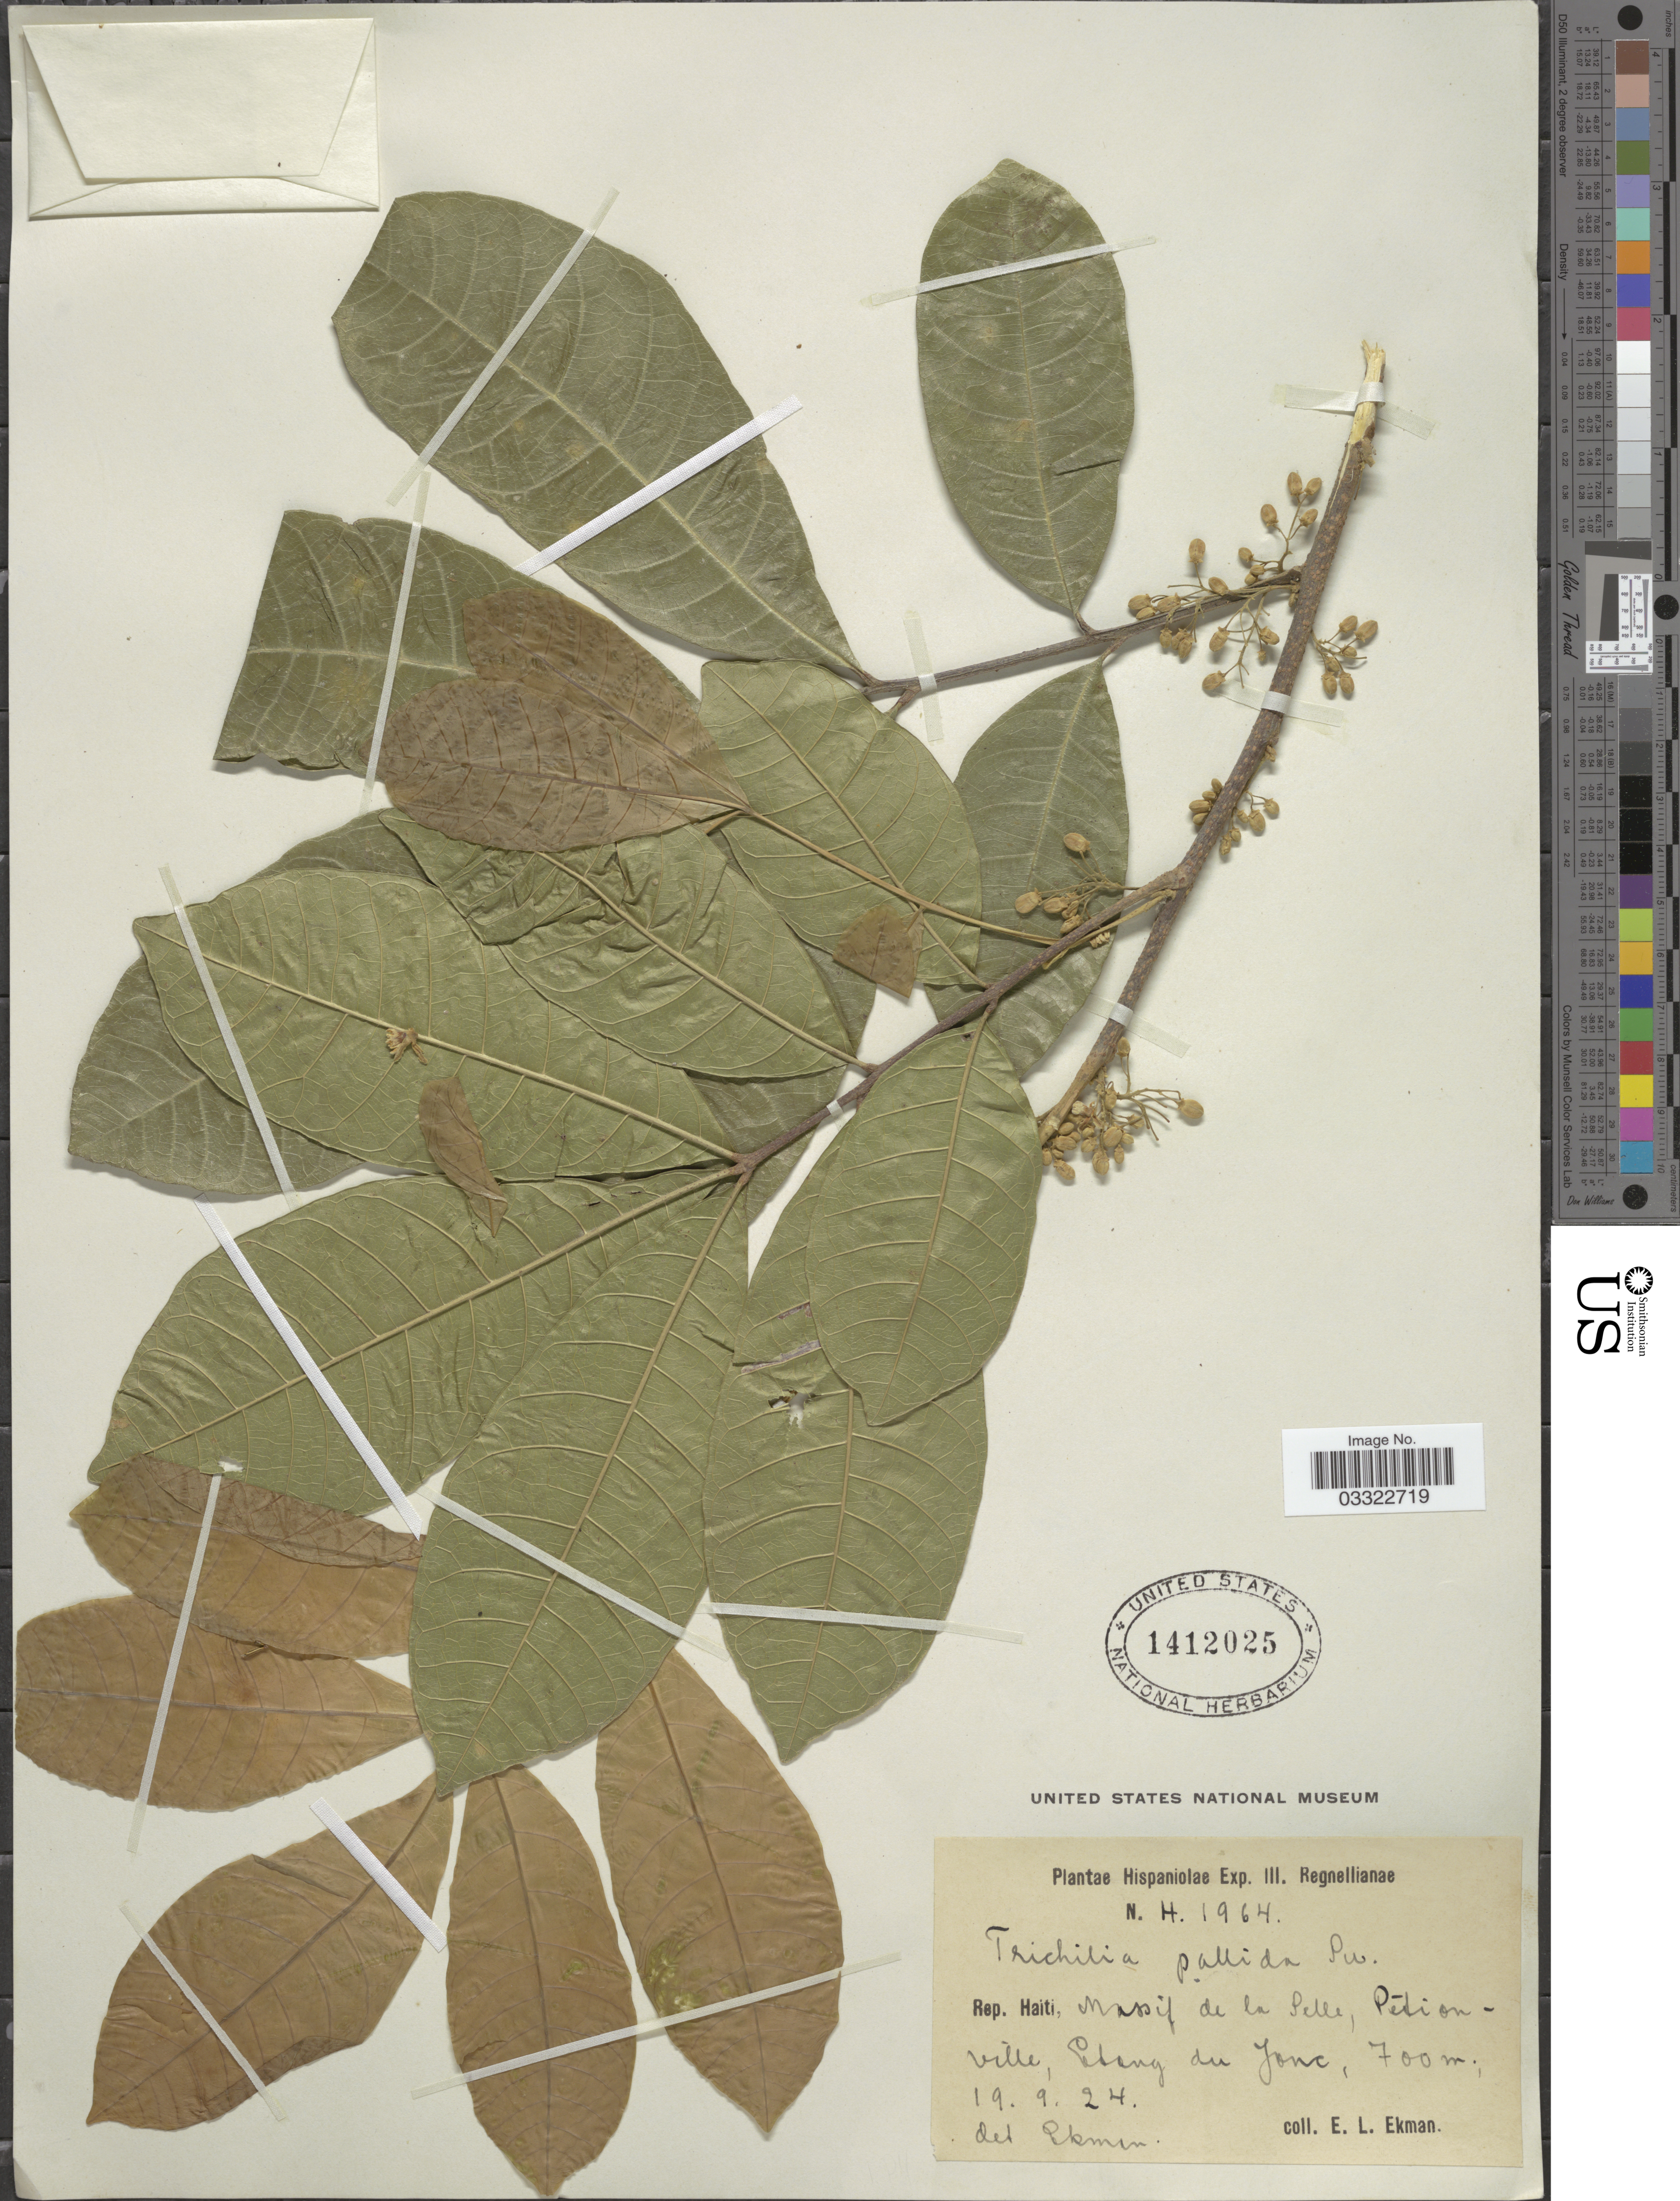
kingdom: Plantae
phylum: Tracheophyta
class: Magnoliopsida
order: Sapindales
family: Meliaceae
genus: Trichilia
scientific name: Trichilia pallida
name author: Sw.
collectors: E. L. Ekman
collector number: H.1964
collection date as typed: Transcribed d/m/y: 19/9/24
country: Haiti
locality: Massif de la Pelle, Petionville, Etang du Jonc.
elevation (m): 700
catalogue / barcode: US 1412025